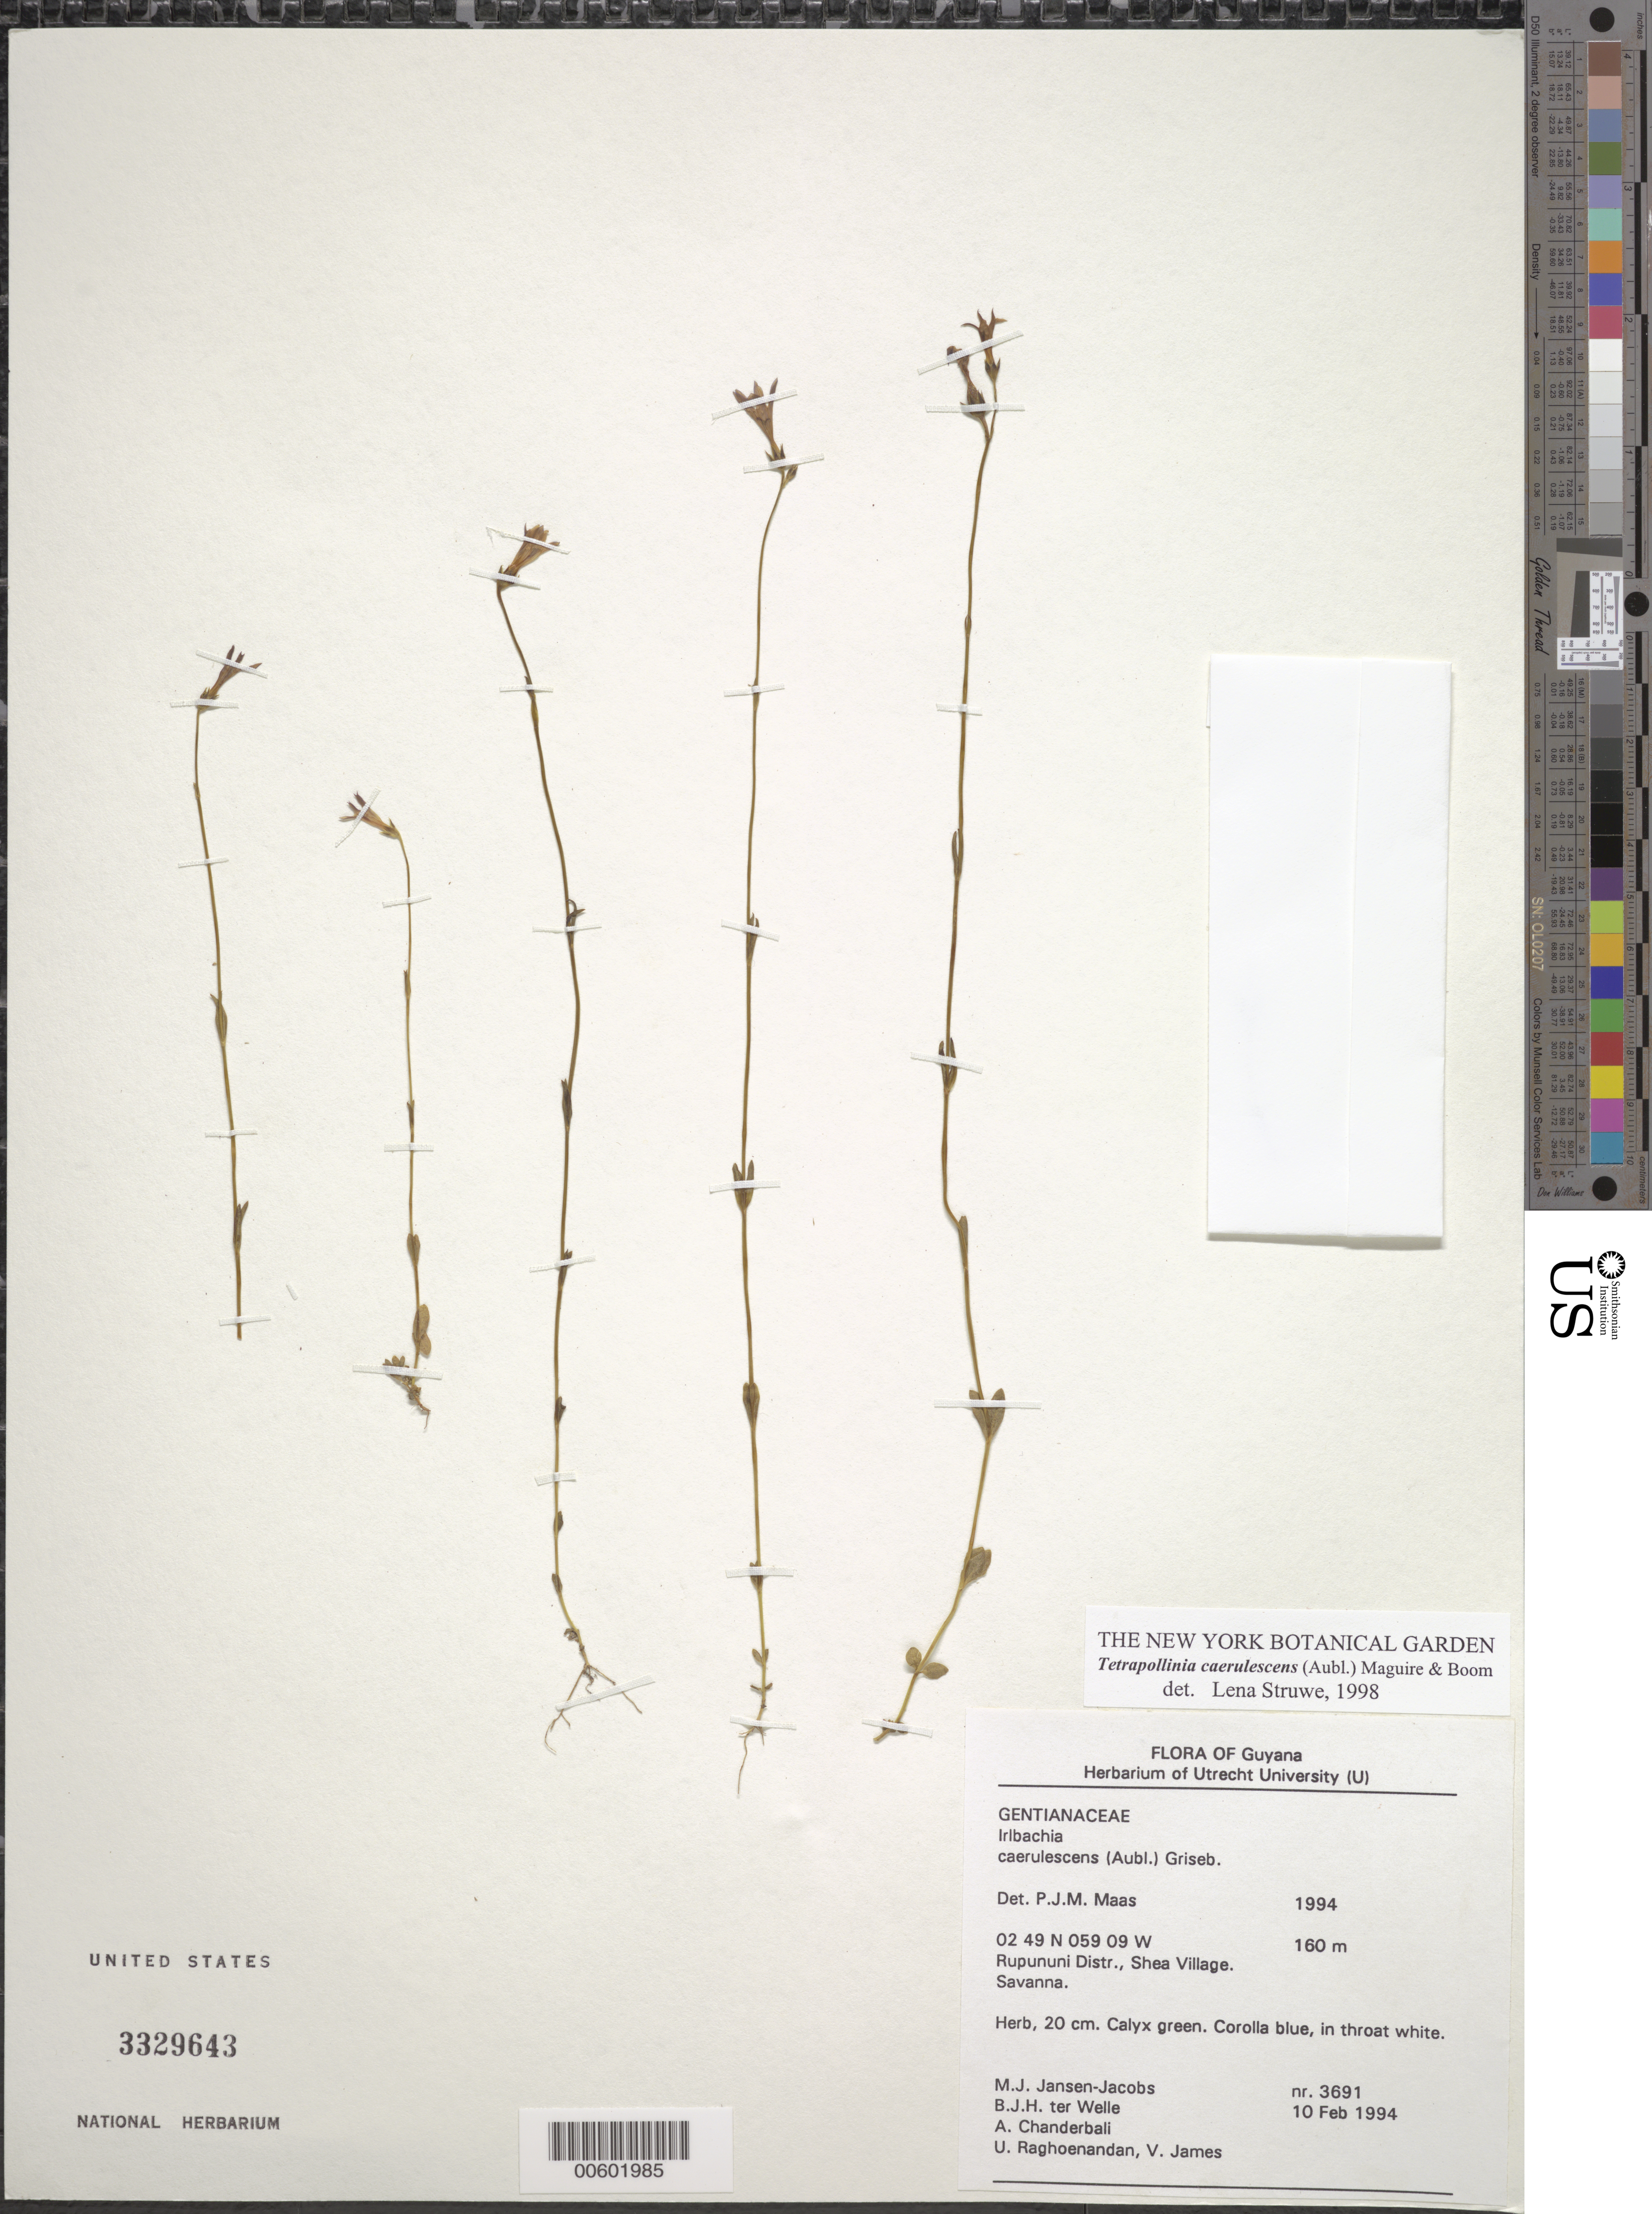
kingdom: Plantae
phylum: Tracheophyta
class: Magnoliopsida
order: Gentianales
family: Gentianaceae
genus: Tetrapollinia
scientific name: Tetrapollinia caerulescens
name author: (Aubl.) Maguire & B.M. Boom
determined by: Struwe, L.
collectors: M. J. Jansen-Jacobs, B. Welle, A. S. Chanderbali, U. Raghoenandan & V. James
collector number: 3691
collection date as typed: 10-Feb-94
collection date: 1994-02-10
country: Guyana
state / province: U. Takutu-U. Essequibo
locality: Shea Village, Rupununi Dist.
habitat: Savanna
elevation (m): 160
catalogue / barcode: US 3329643